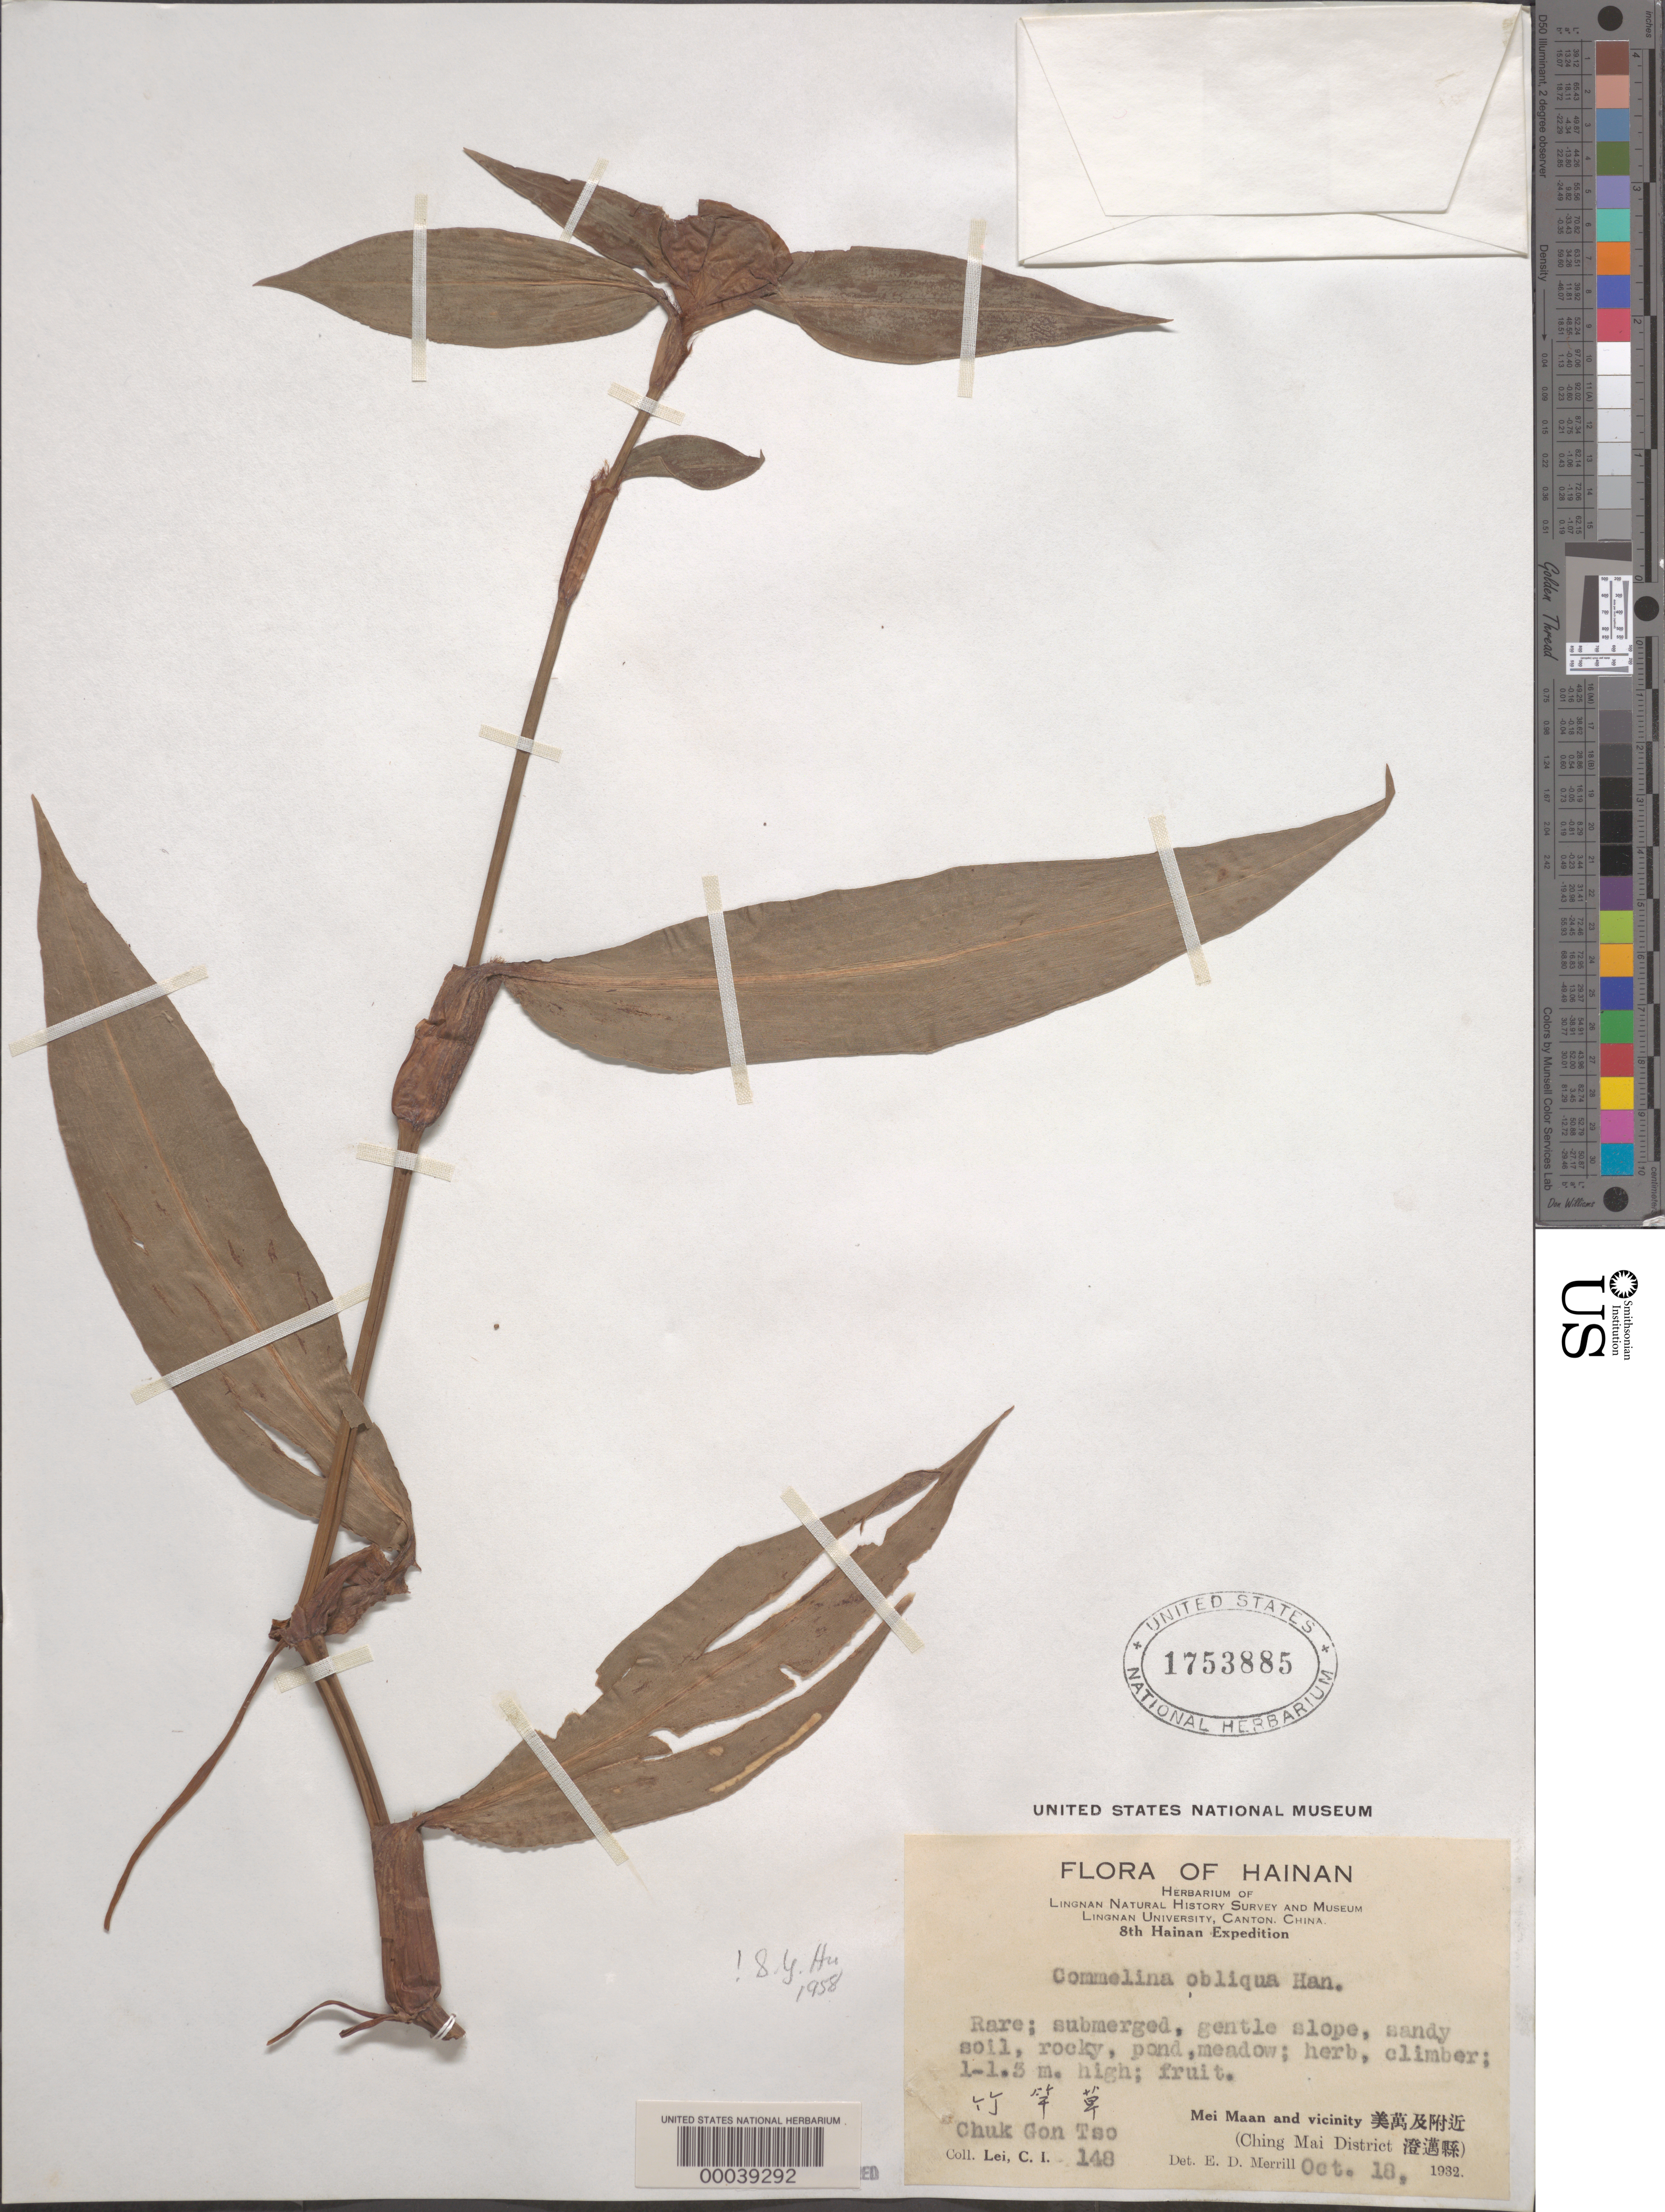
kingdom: Plantae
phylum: Tracheophyta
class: Liliopsida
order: Commelinales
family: Commelinaceae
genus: Commelina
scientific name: Commelina paludosa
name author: Blume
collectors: C. I. Lei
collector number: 148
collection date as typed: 18 Oct 1932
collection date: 1932-10-18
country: China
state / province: Guangdong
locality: Ching mai district, mei maan and vicinity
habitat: Gentle slope; sandy, rocky soil in meadow near pond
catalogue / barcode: US 1753885